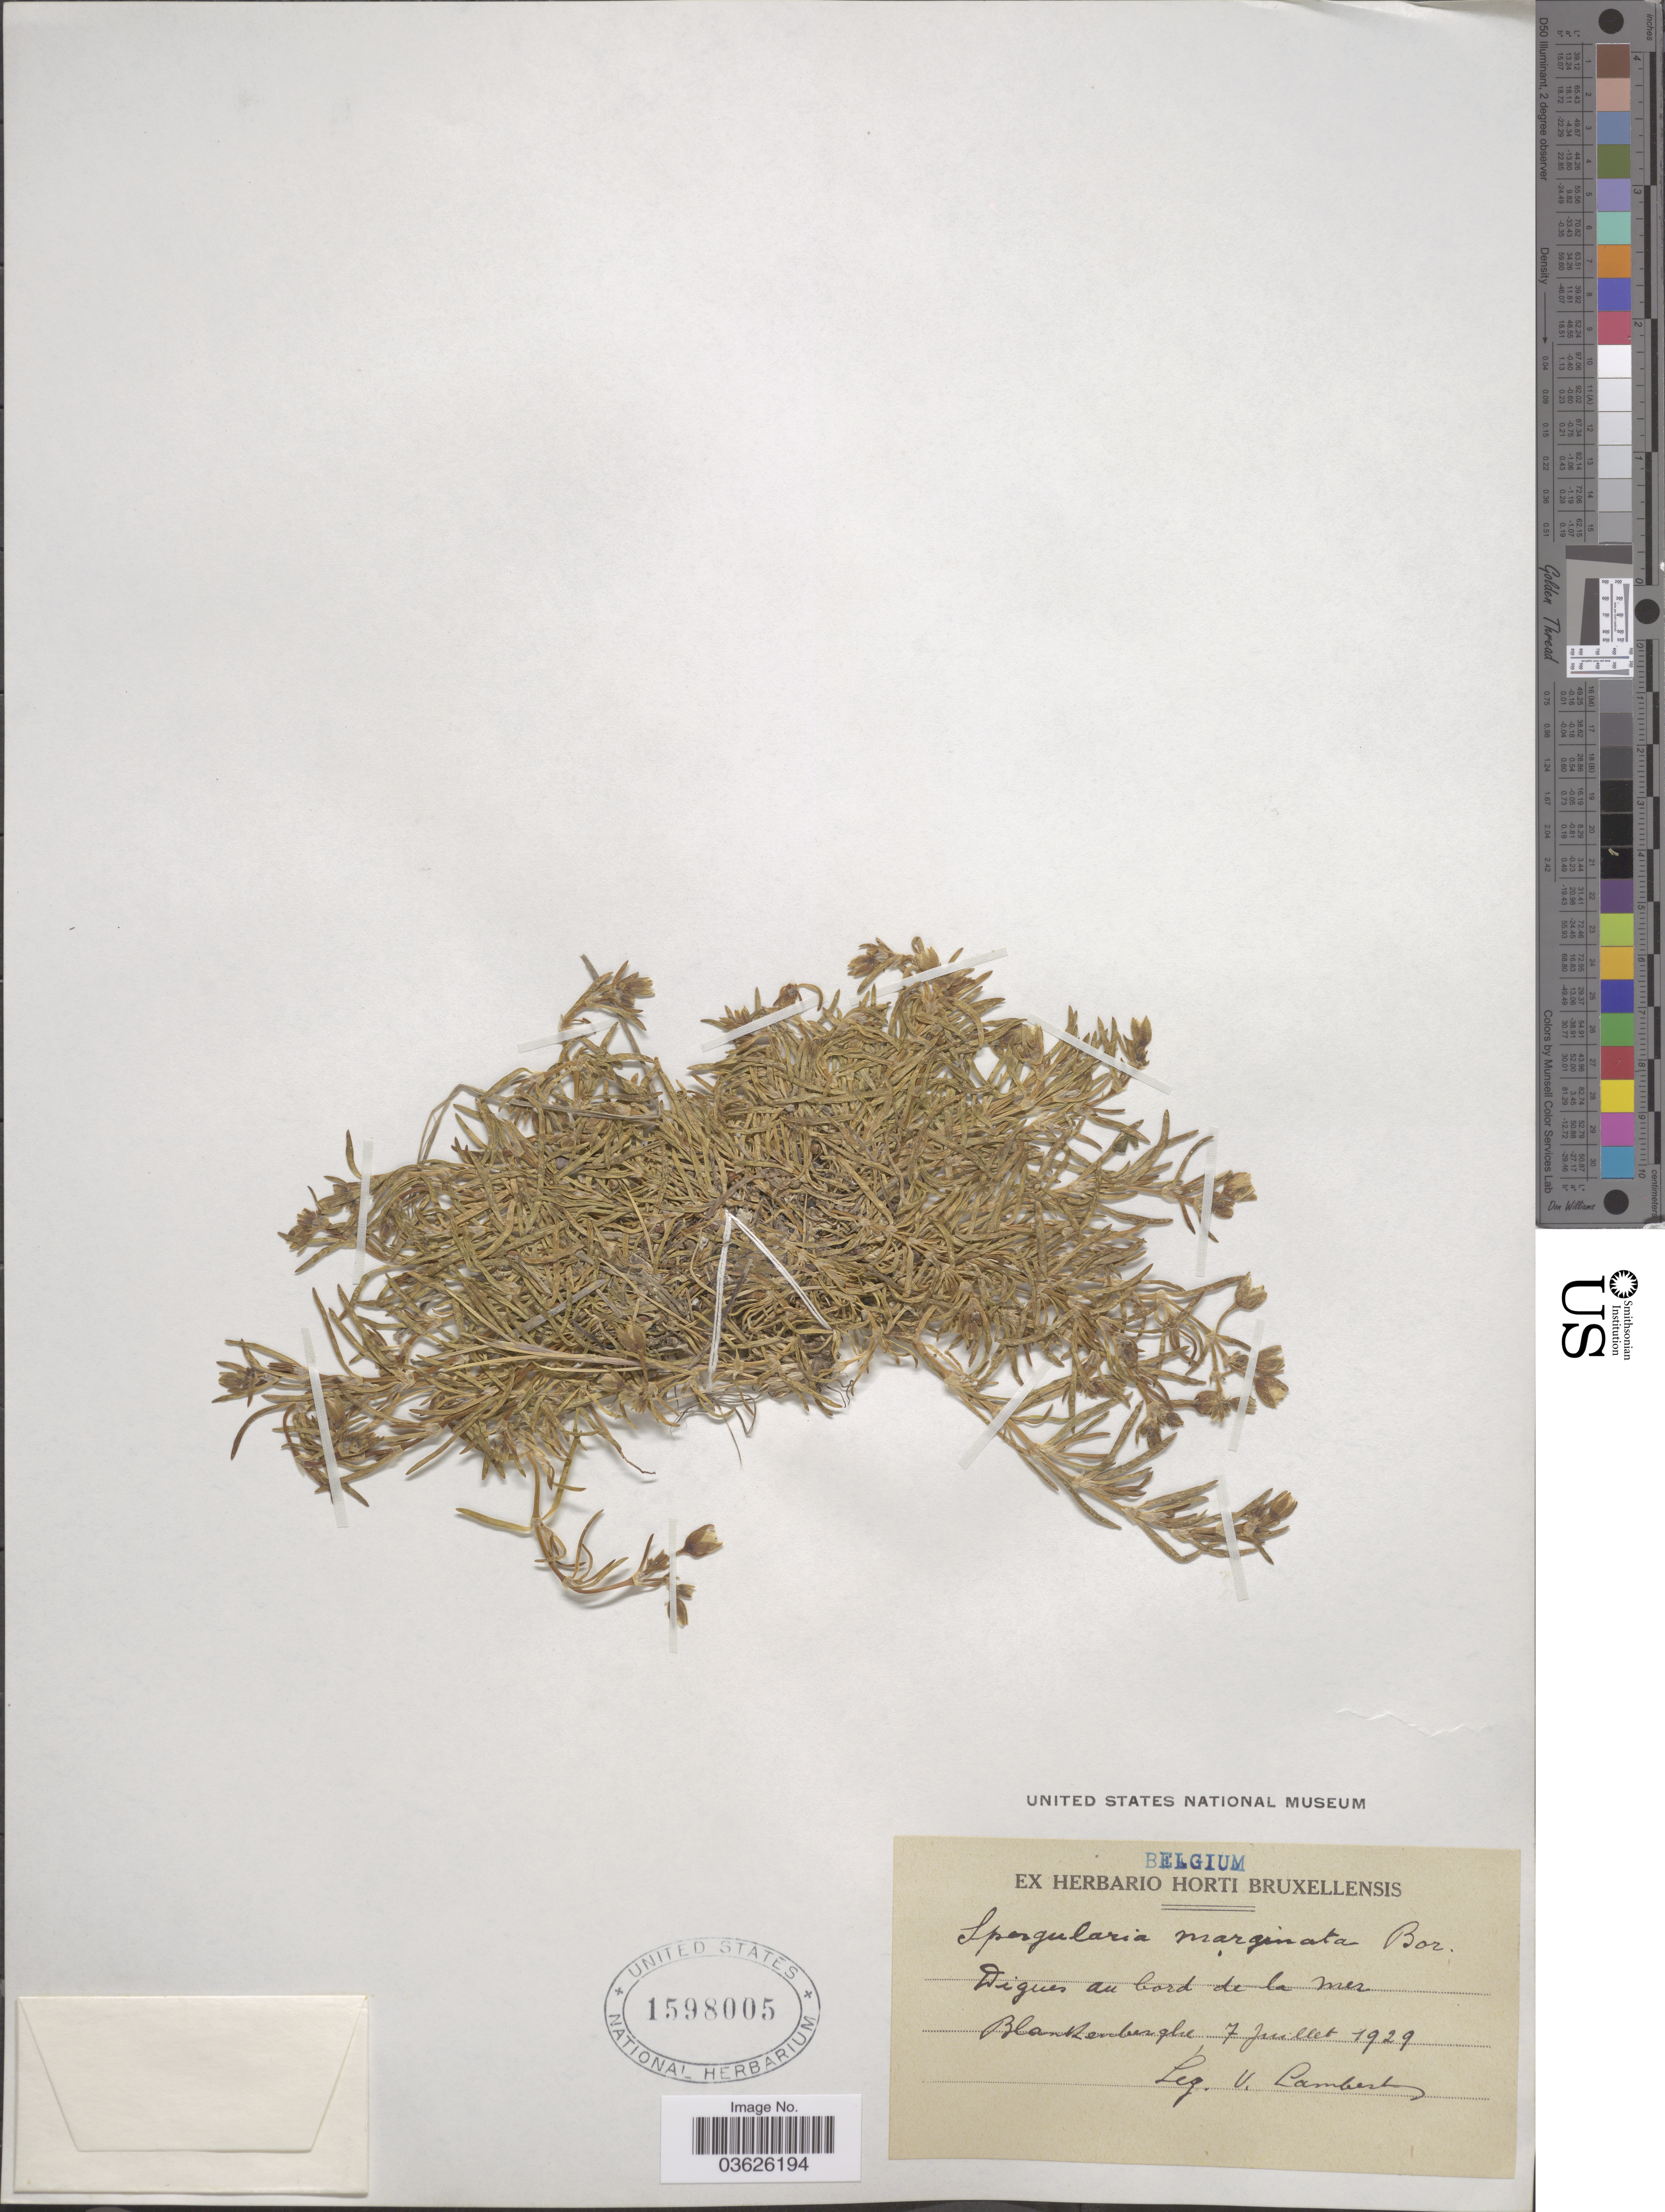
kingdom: Plantae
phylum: Tracheophyta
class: Magnoliopsida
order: Caryophyllales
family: Caryophyllaceae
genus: Tissa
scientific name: Tissa marginata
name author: A. Heller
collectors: V. Lambert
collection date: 1929-07-07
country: Belgium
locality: Digues au bord de la mer Blankenberghe.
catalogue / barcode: US 1598005